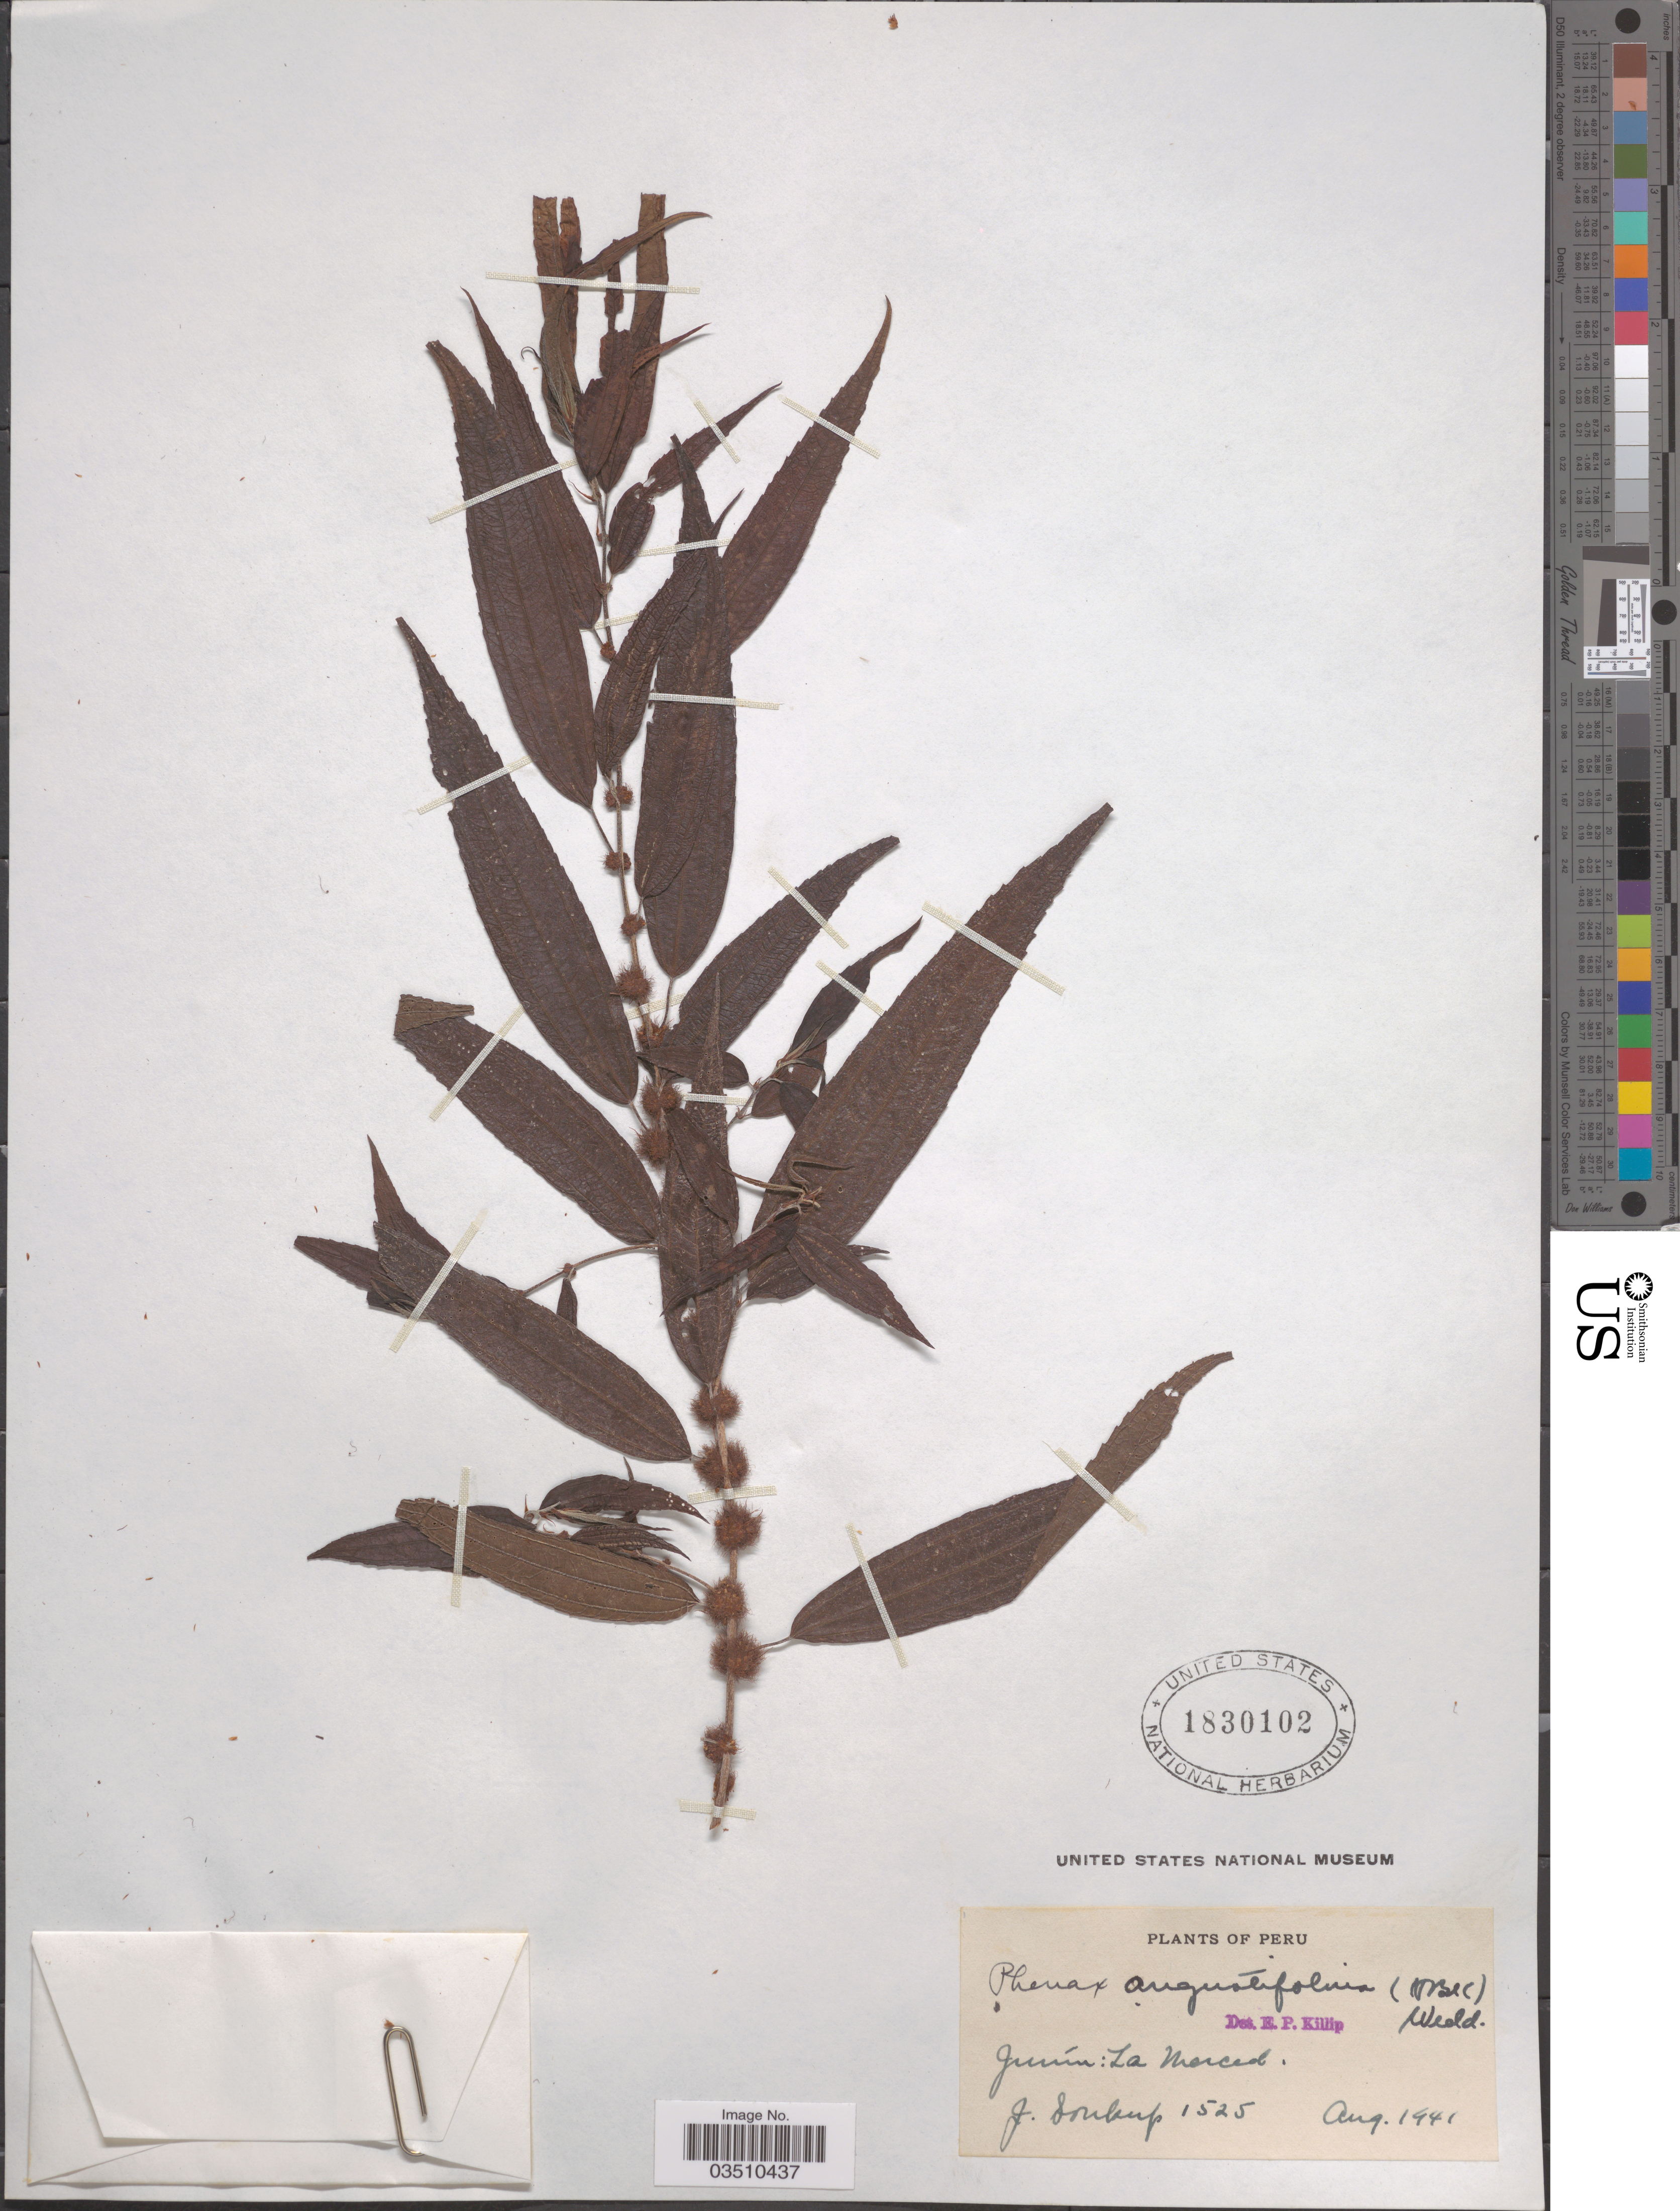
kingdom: Plantae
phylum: Tracheophyta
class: Magnoliopsida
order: Rosales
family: Urticaceae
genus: Phenax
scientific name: Phenax angustifolius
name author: (Kunth) Wedd.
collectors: J. Soukup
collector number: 1525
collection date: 1941-08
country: Peru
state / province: Junín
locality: La Merced.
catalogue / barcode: US 1830102